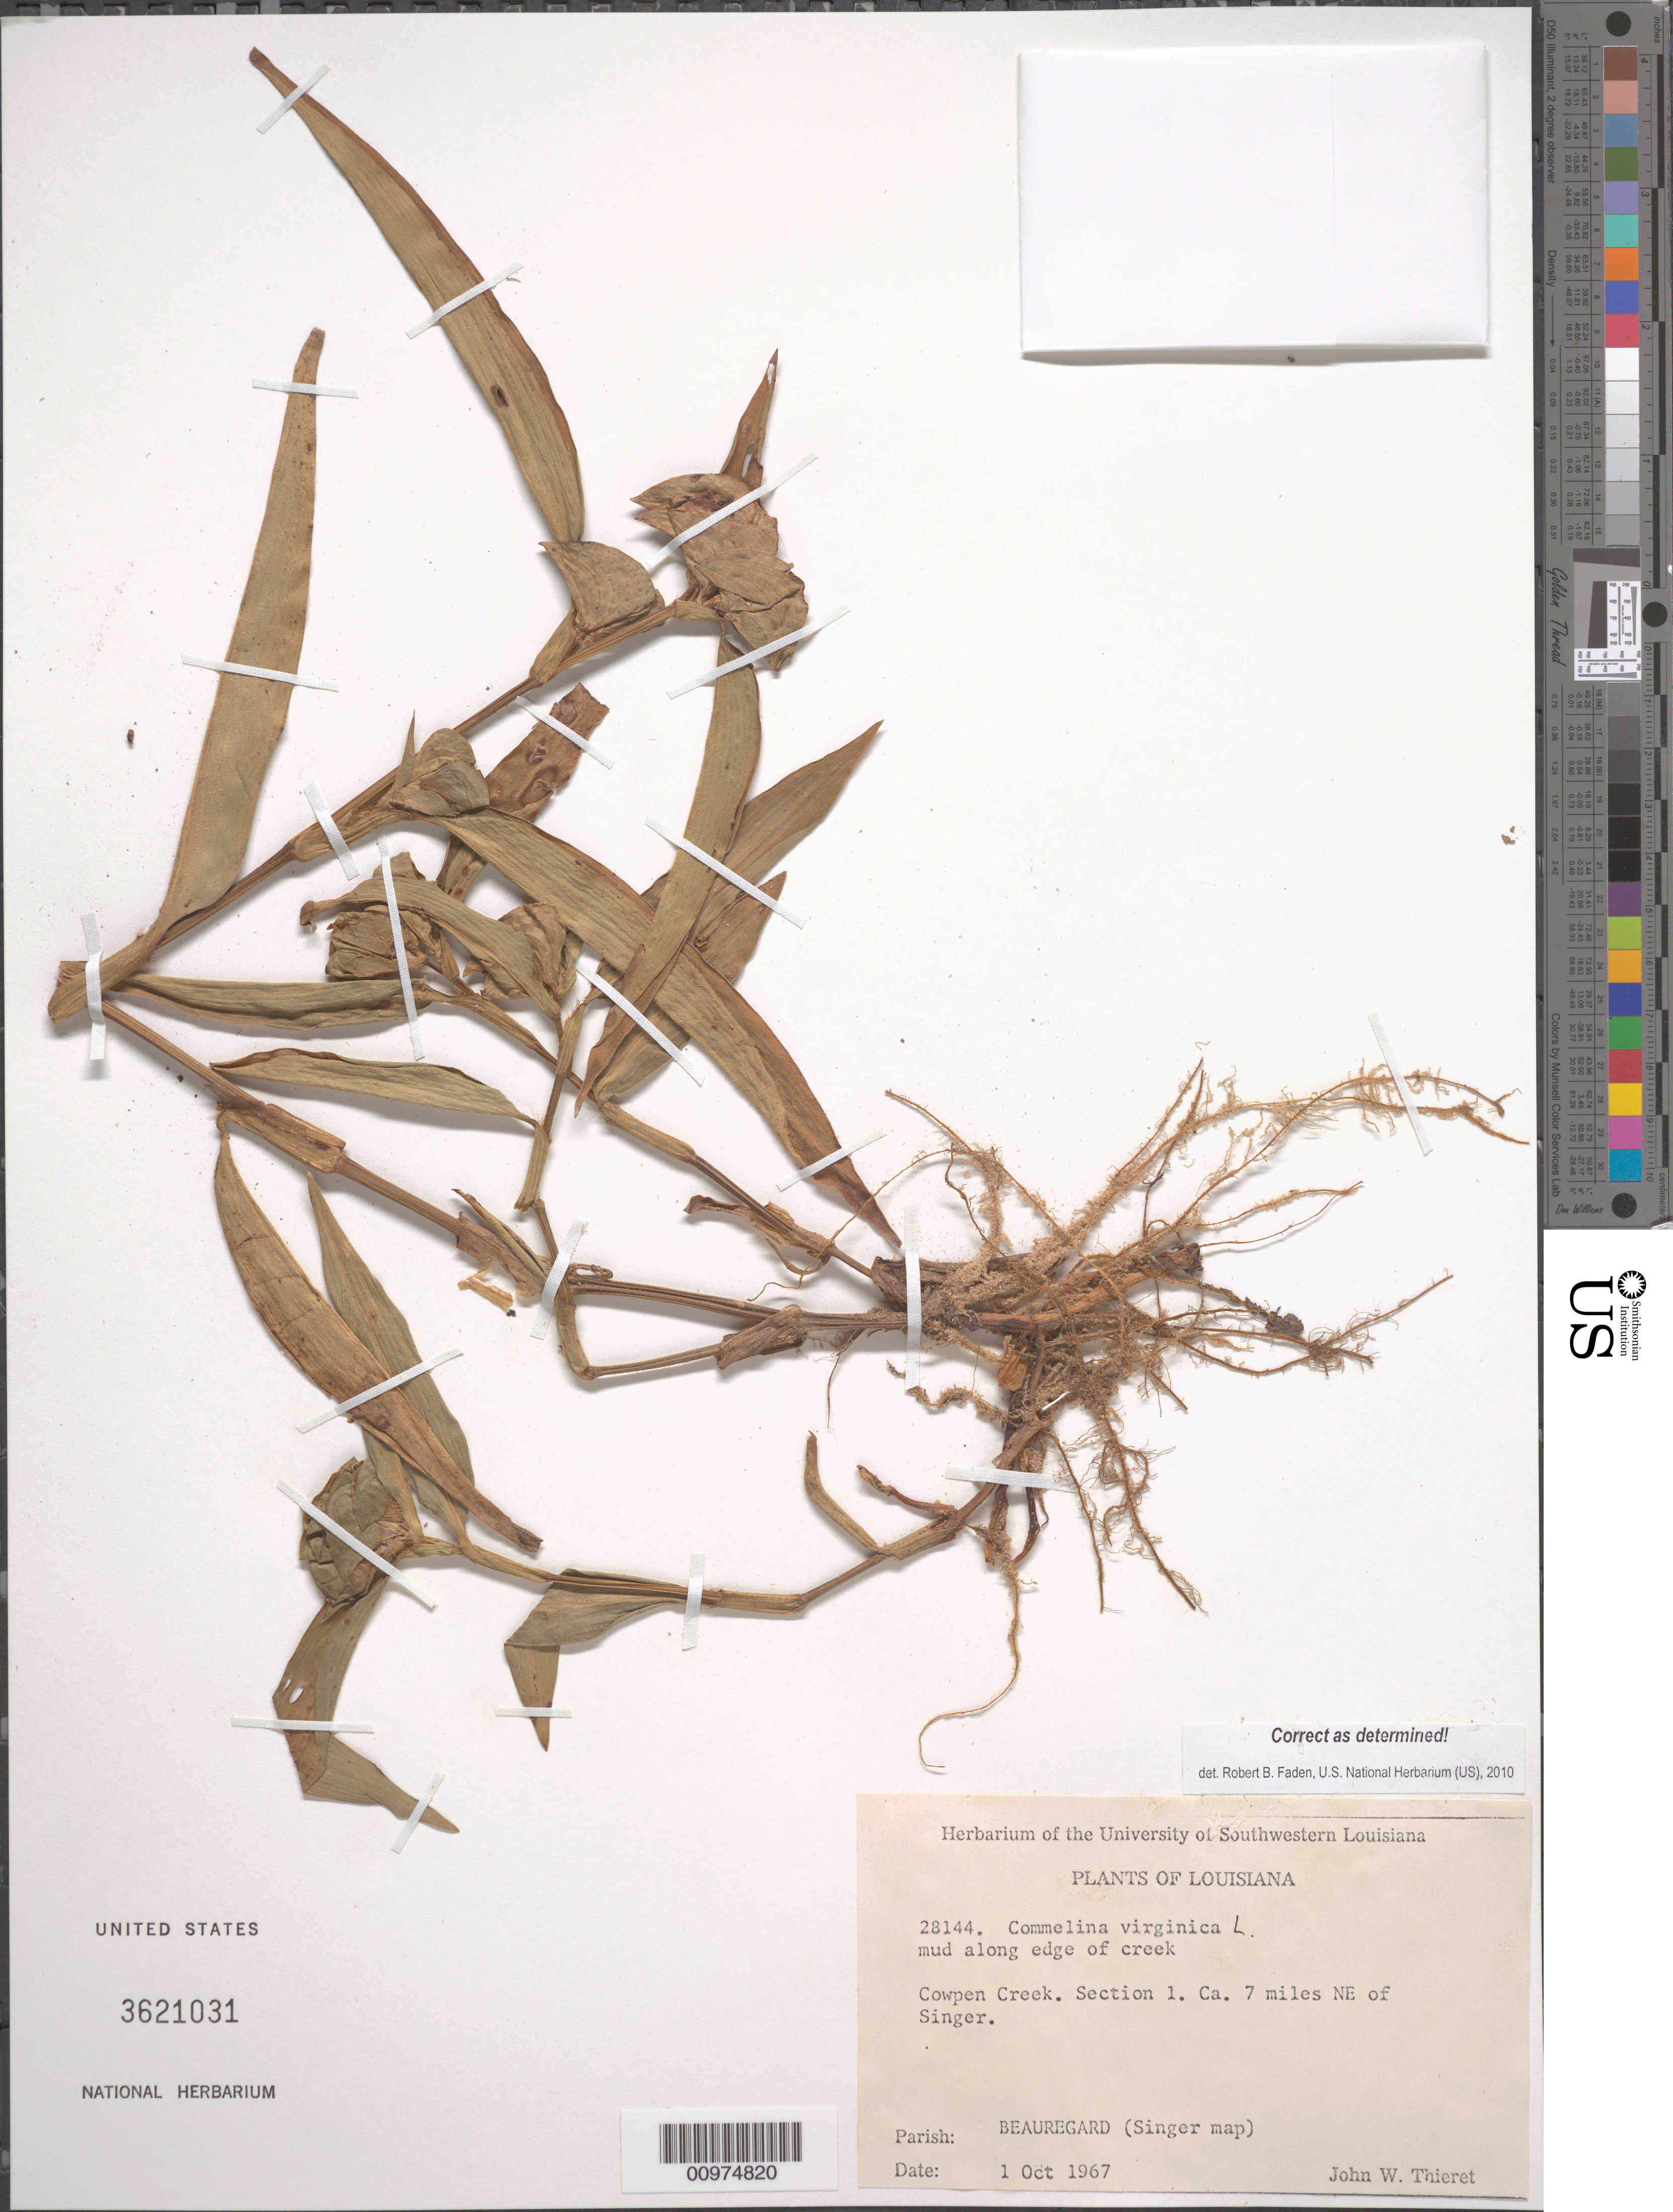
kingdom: Plantae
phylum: Tracheophyta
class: Liliopsida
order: Commelinales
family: Commelinaceae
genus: Commelina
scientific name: Commelina virginica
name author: L.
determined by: Faden, Robert B., (US), Smithsonian Institution - National Museum of Natural History (UNITED STATES)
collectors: J. W. Thieret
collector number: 28144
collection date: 1967-10-01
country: United States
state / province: Louisiana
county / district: Beauregard Parish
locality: Cowpen Creek. Section 1. Ca. 7 miles NE of Singer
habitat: mud along edge of creek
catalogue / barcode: US 3621031